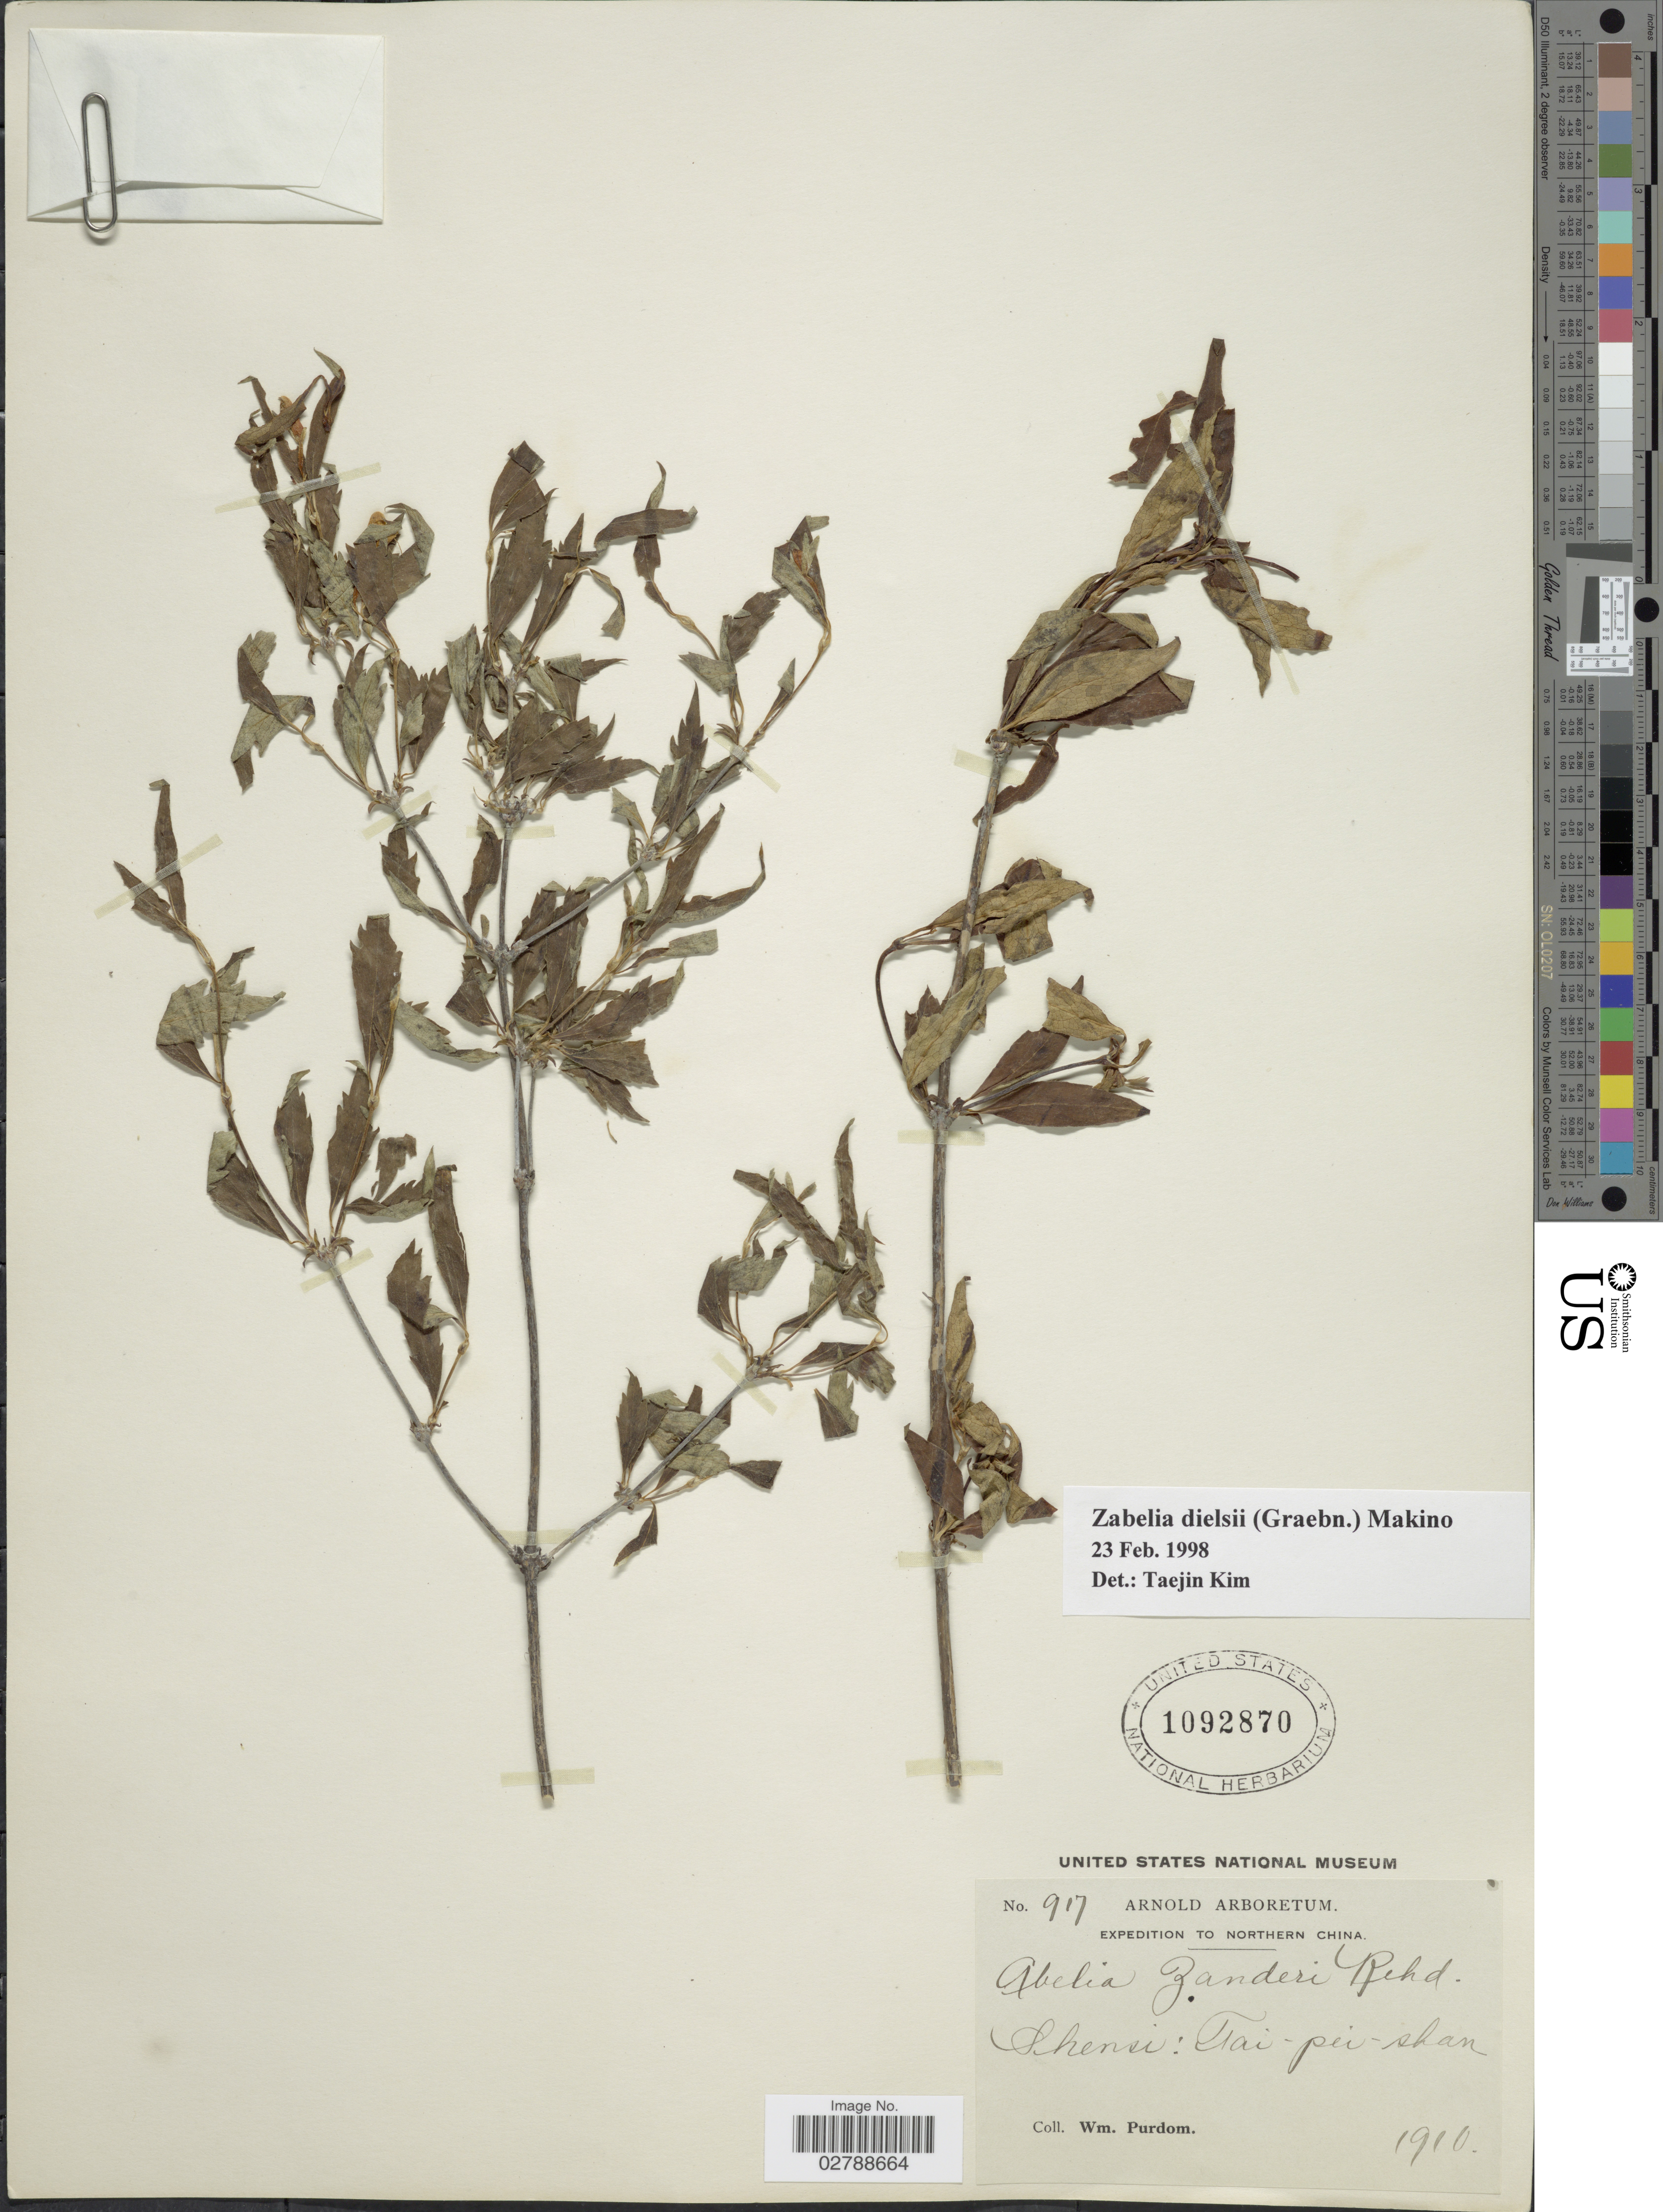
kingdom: Plantae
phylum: Tracheophyta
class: Magnoliopsida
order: Dipsacales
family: Caprifoliaceae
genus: Zabelia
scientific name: Zabelia dielsii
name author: (Graebn.) Makino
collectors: W. Purdom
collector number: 917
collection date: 1910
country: China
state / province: Shaanxi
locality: Northern China. Shensi: Tai-pei-shan.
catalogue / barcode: US 1092870